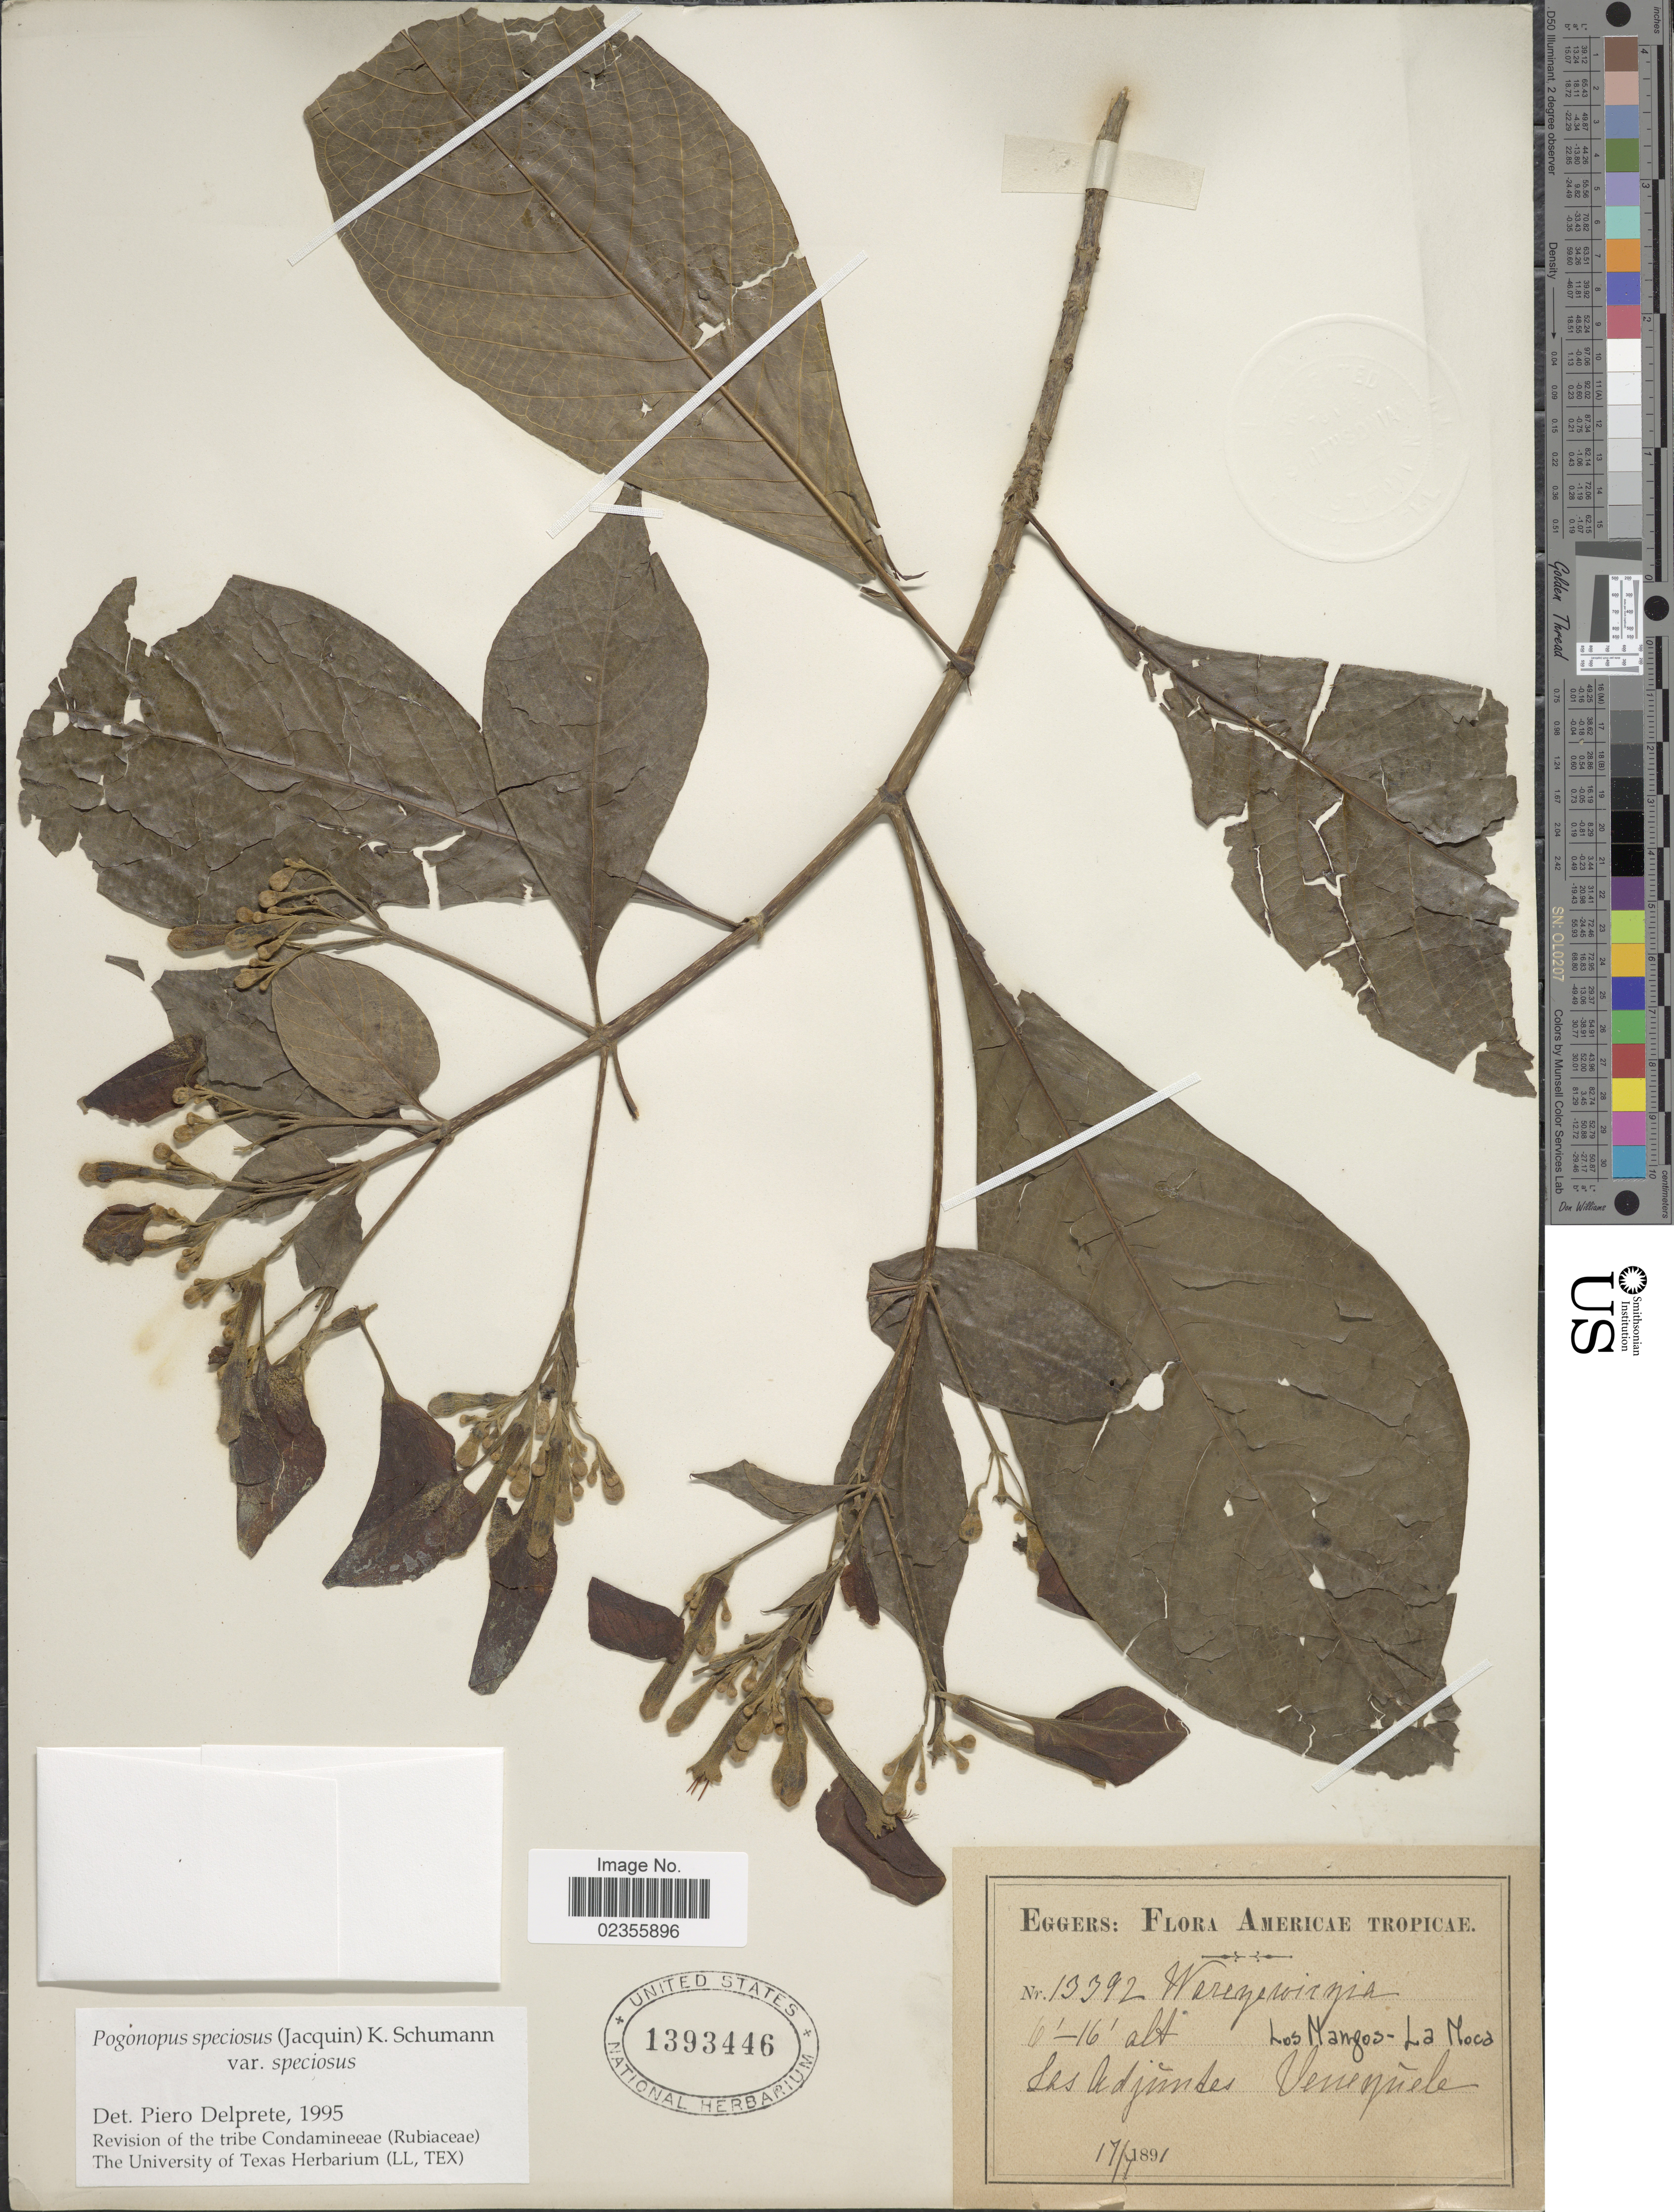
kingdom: Plantae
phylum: Tracheophyta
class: Magnoliopsida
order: Gentianales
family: Rubiaceae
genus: Pogonopus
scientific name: Pogonopus speciosus var. speciosus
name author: (Jacq.) K. Schum.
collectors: -. Eggers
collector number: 13392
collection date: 1891-07-17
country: Venezuela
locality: Los Mangos - La Moca. Las Adjuntas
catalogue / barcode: US 1393446